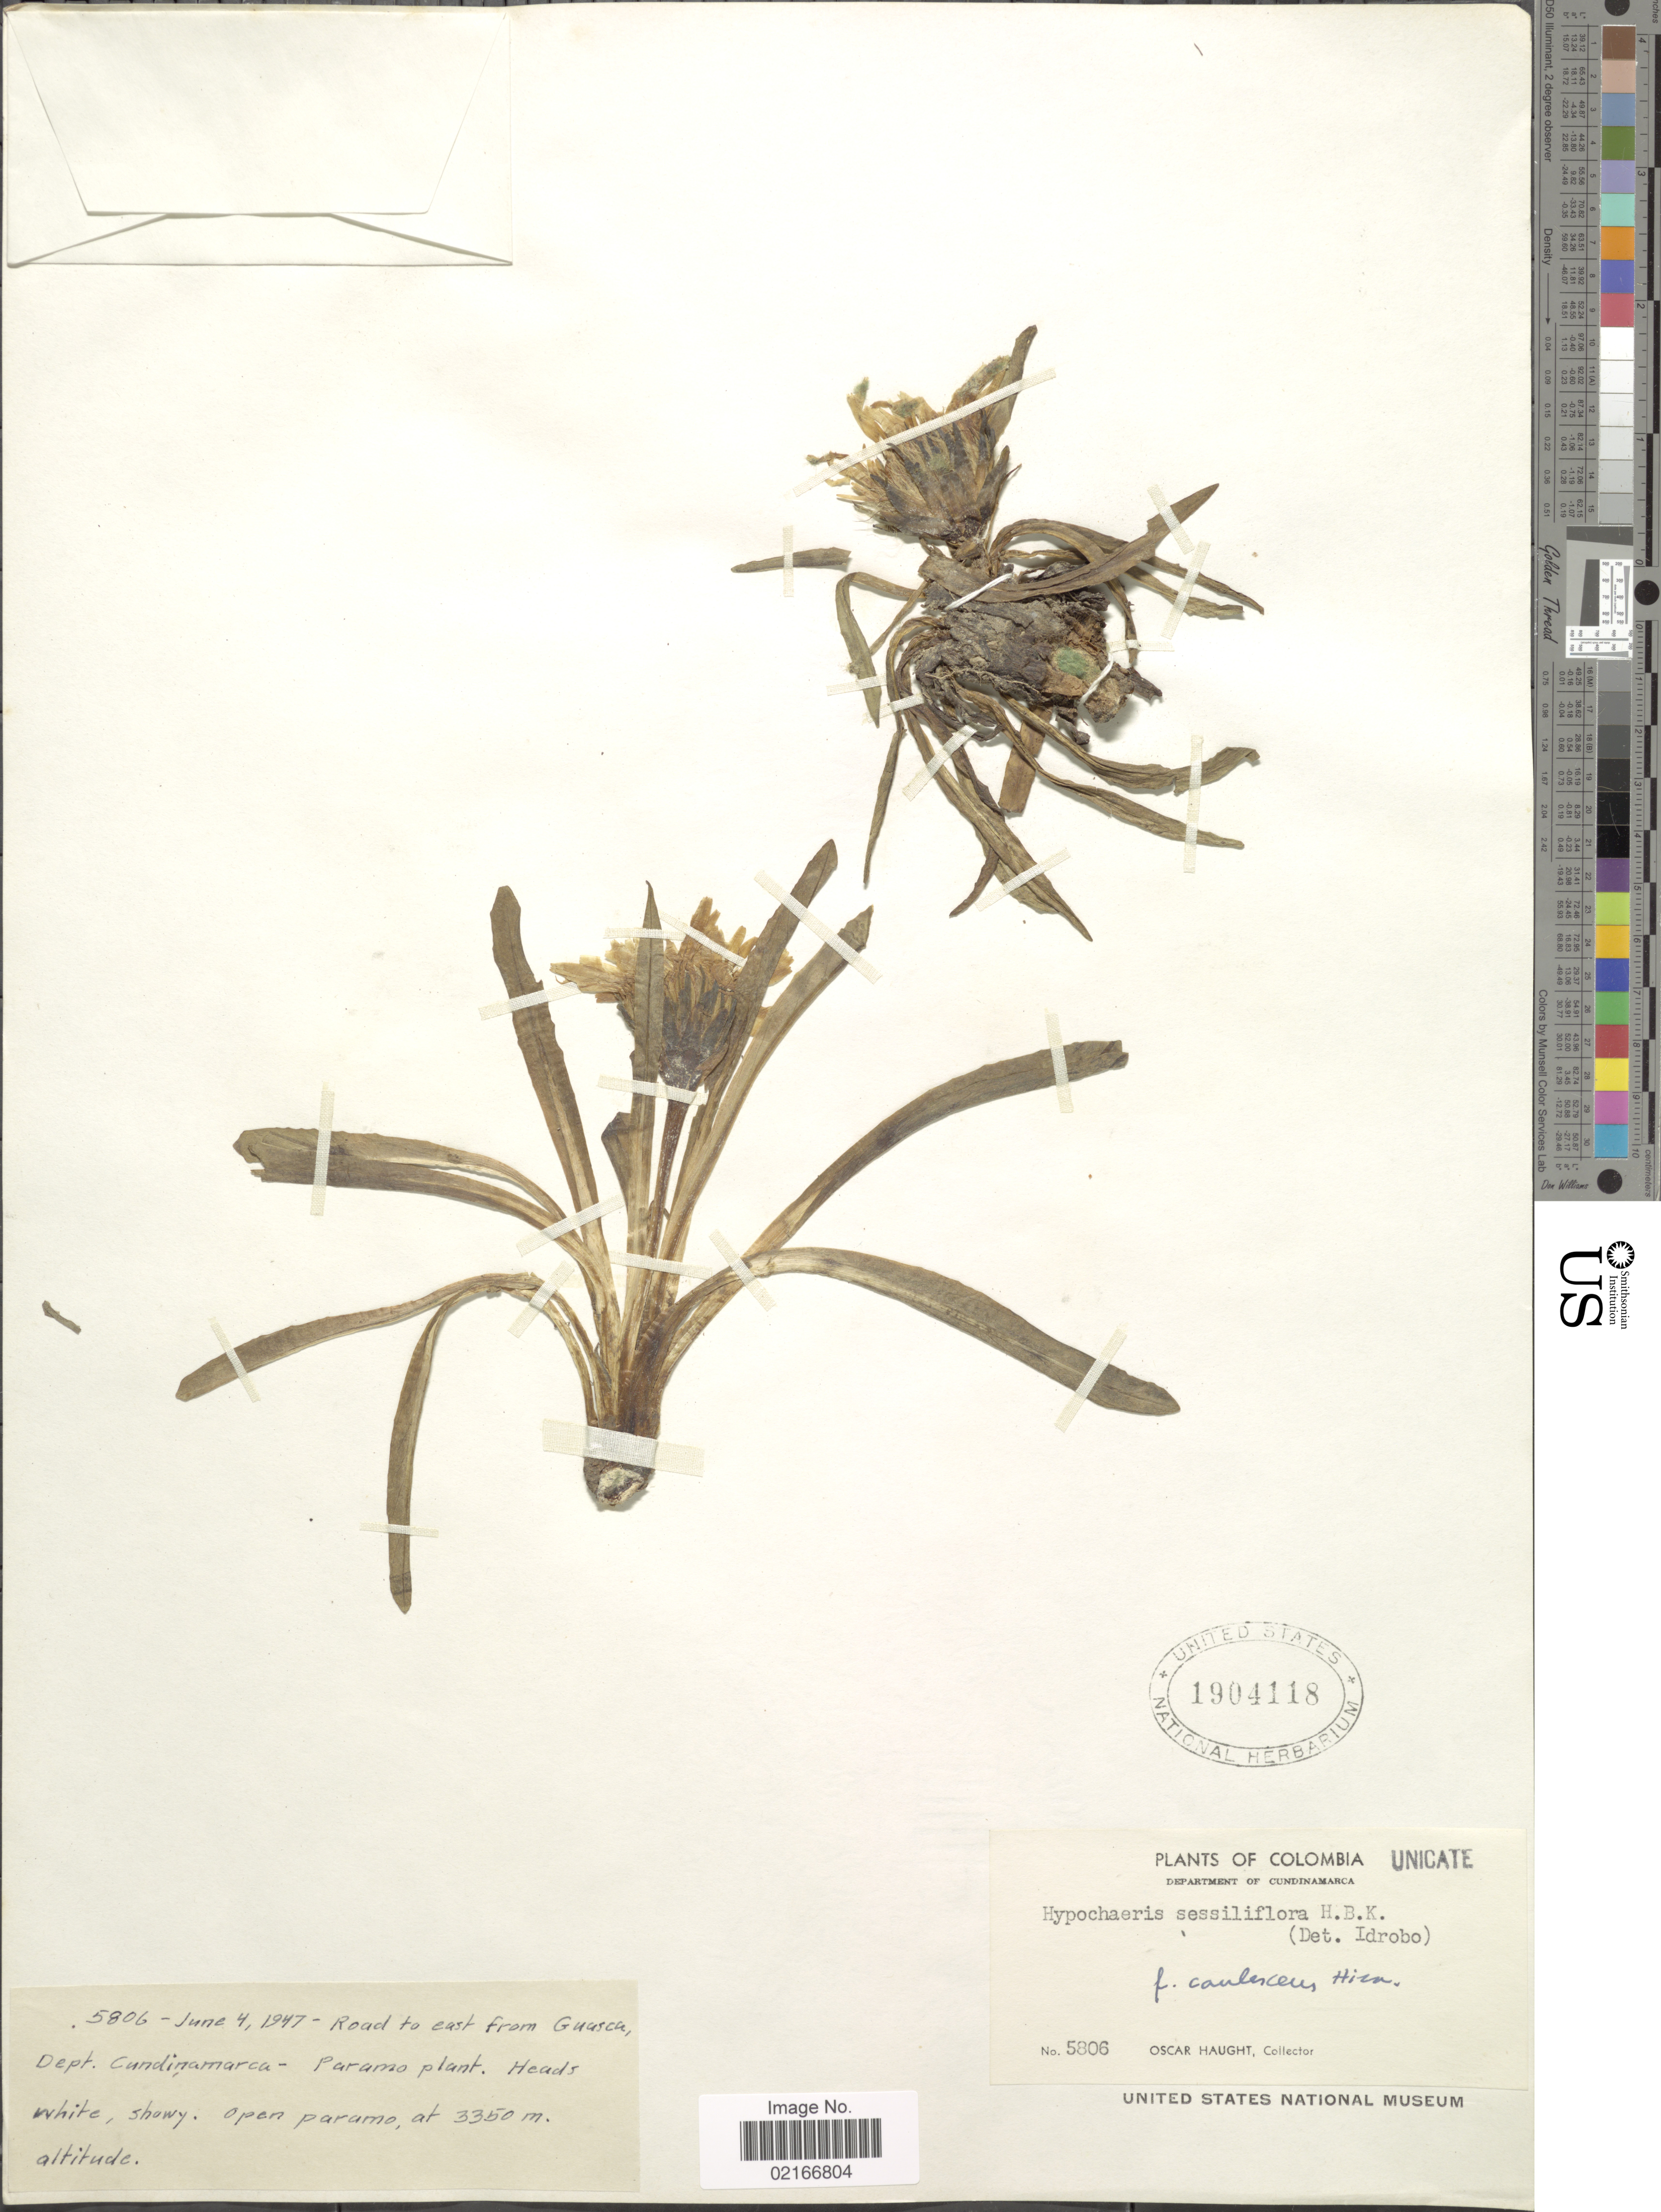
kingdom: Plantae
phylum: Tracheophyta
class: Magnoliopsida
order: Asterales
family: Asteraceae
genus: Hypochaeris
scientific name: Hypochaeris sessiliflora f. caulescens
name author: Hieron.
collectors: O. Haught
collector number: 5806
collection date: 1947-06-04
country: Colombia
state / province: Cundinamarca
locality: Road to east from Guasca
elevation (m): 3350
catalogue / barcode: US 1904118